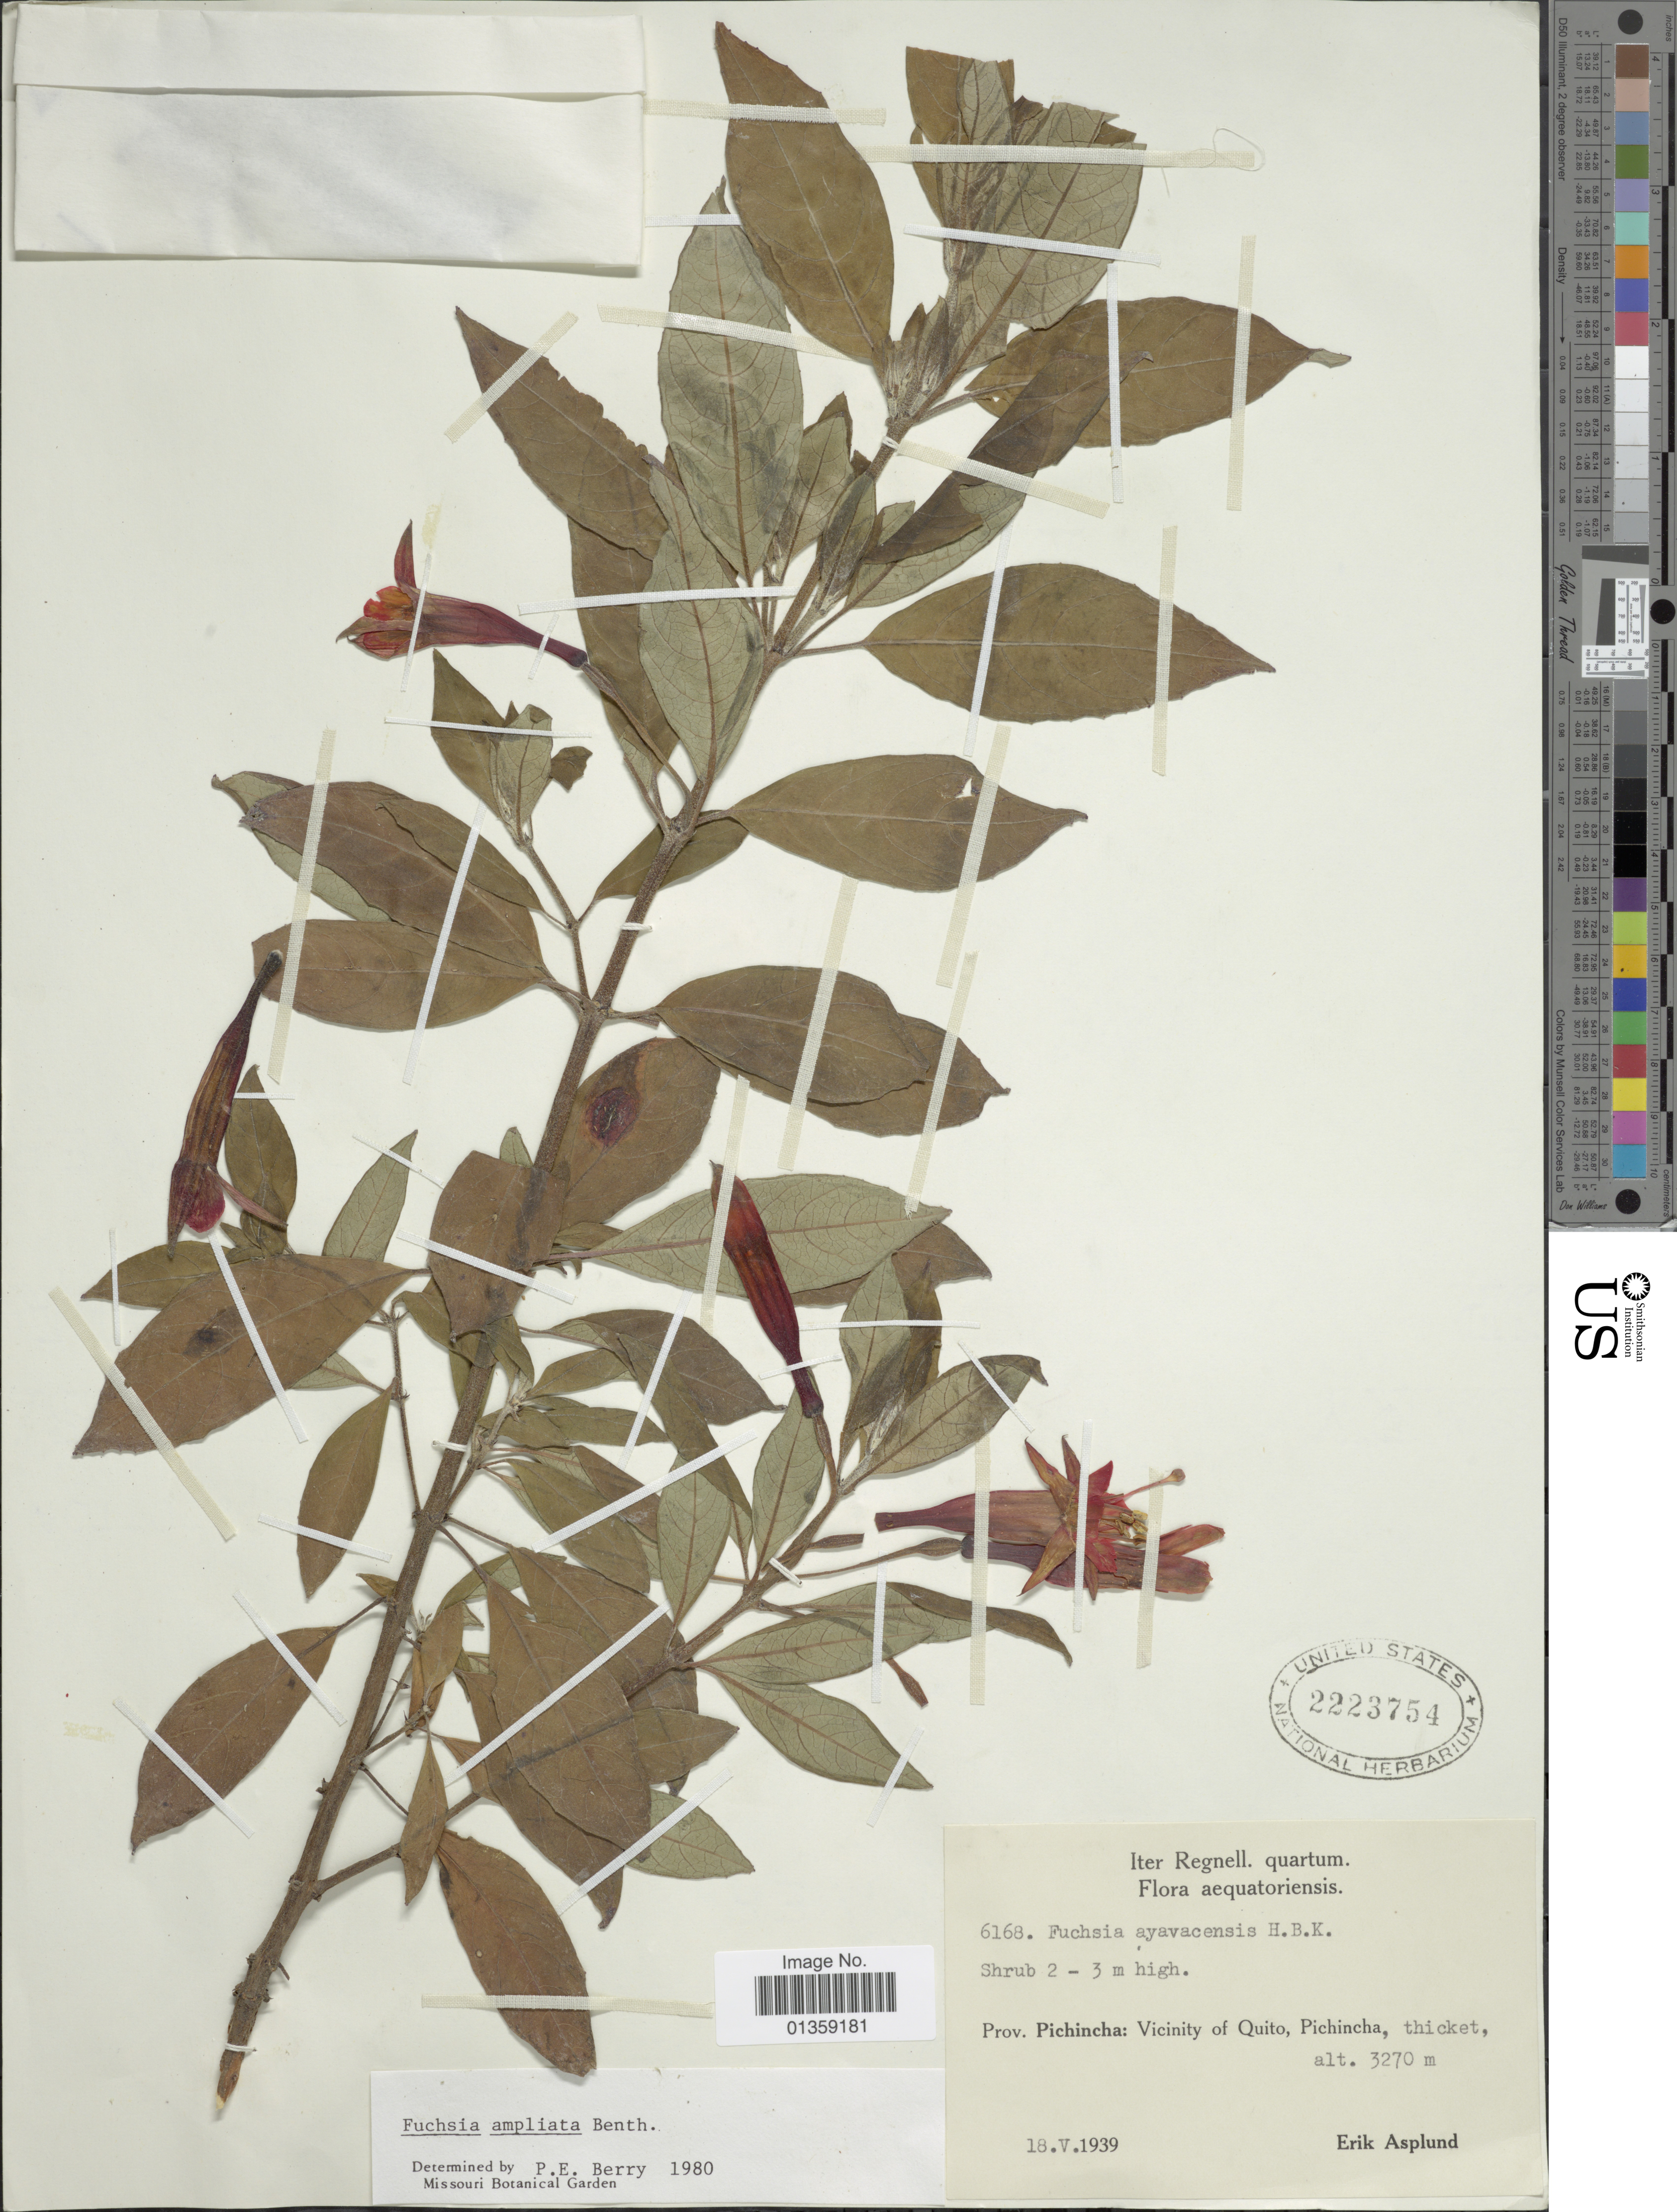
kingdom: Plantae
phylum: Tracheophyta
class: Magnoliopsida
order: Myrtales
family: Onagraceae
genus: Fuchsia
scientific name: Fuchsia ampliata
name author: Benth.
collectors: E. Asplund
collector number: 6168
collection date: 1939-05-18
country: Ecuador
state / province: Pichincha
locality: Vicinity of Quito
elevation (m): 3270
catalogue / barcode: US 2223754